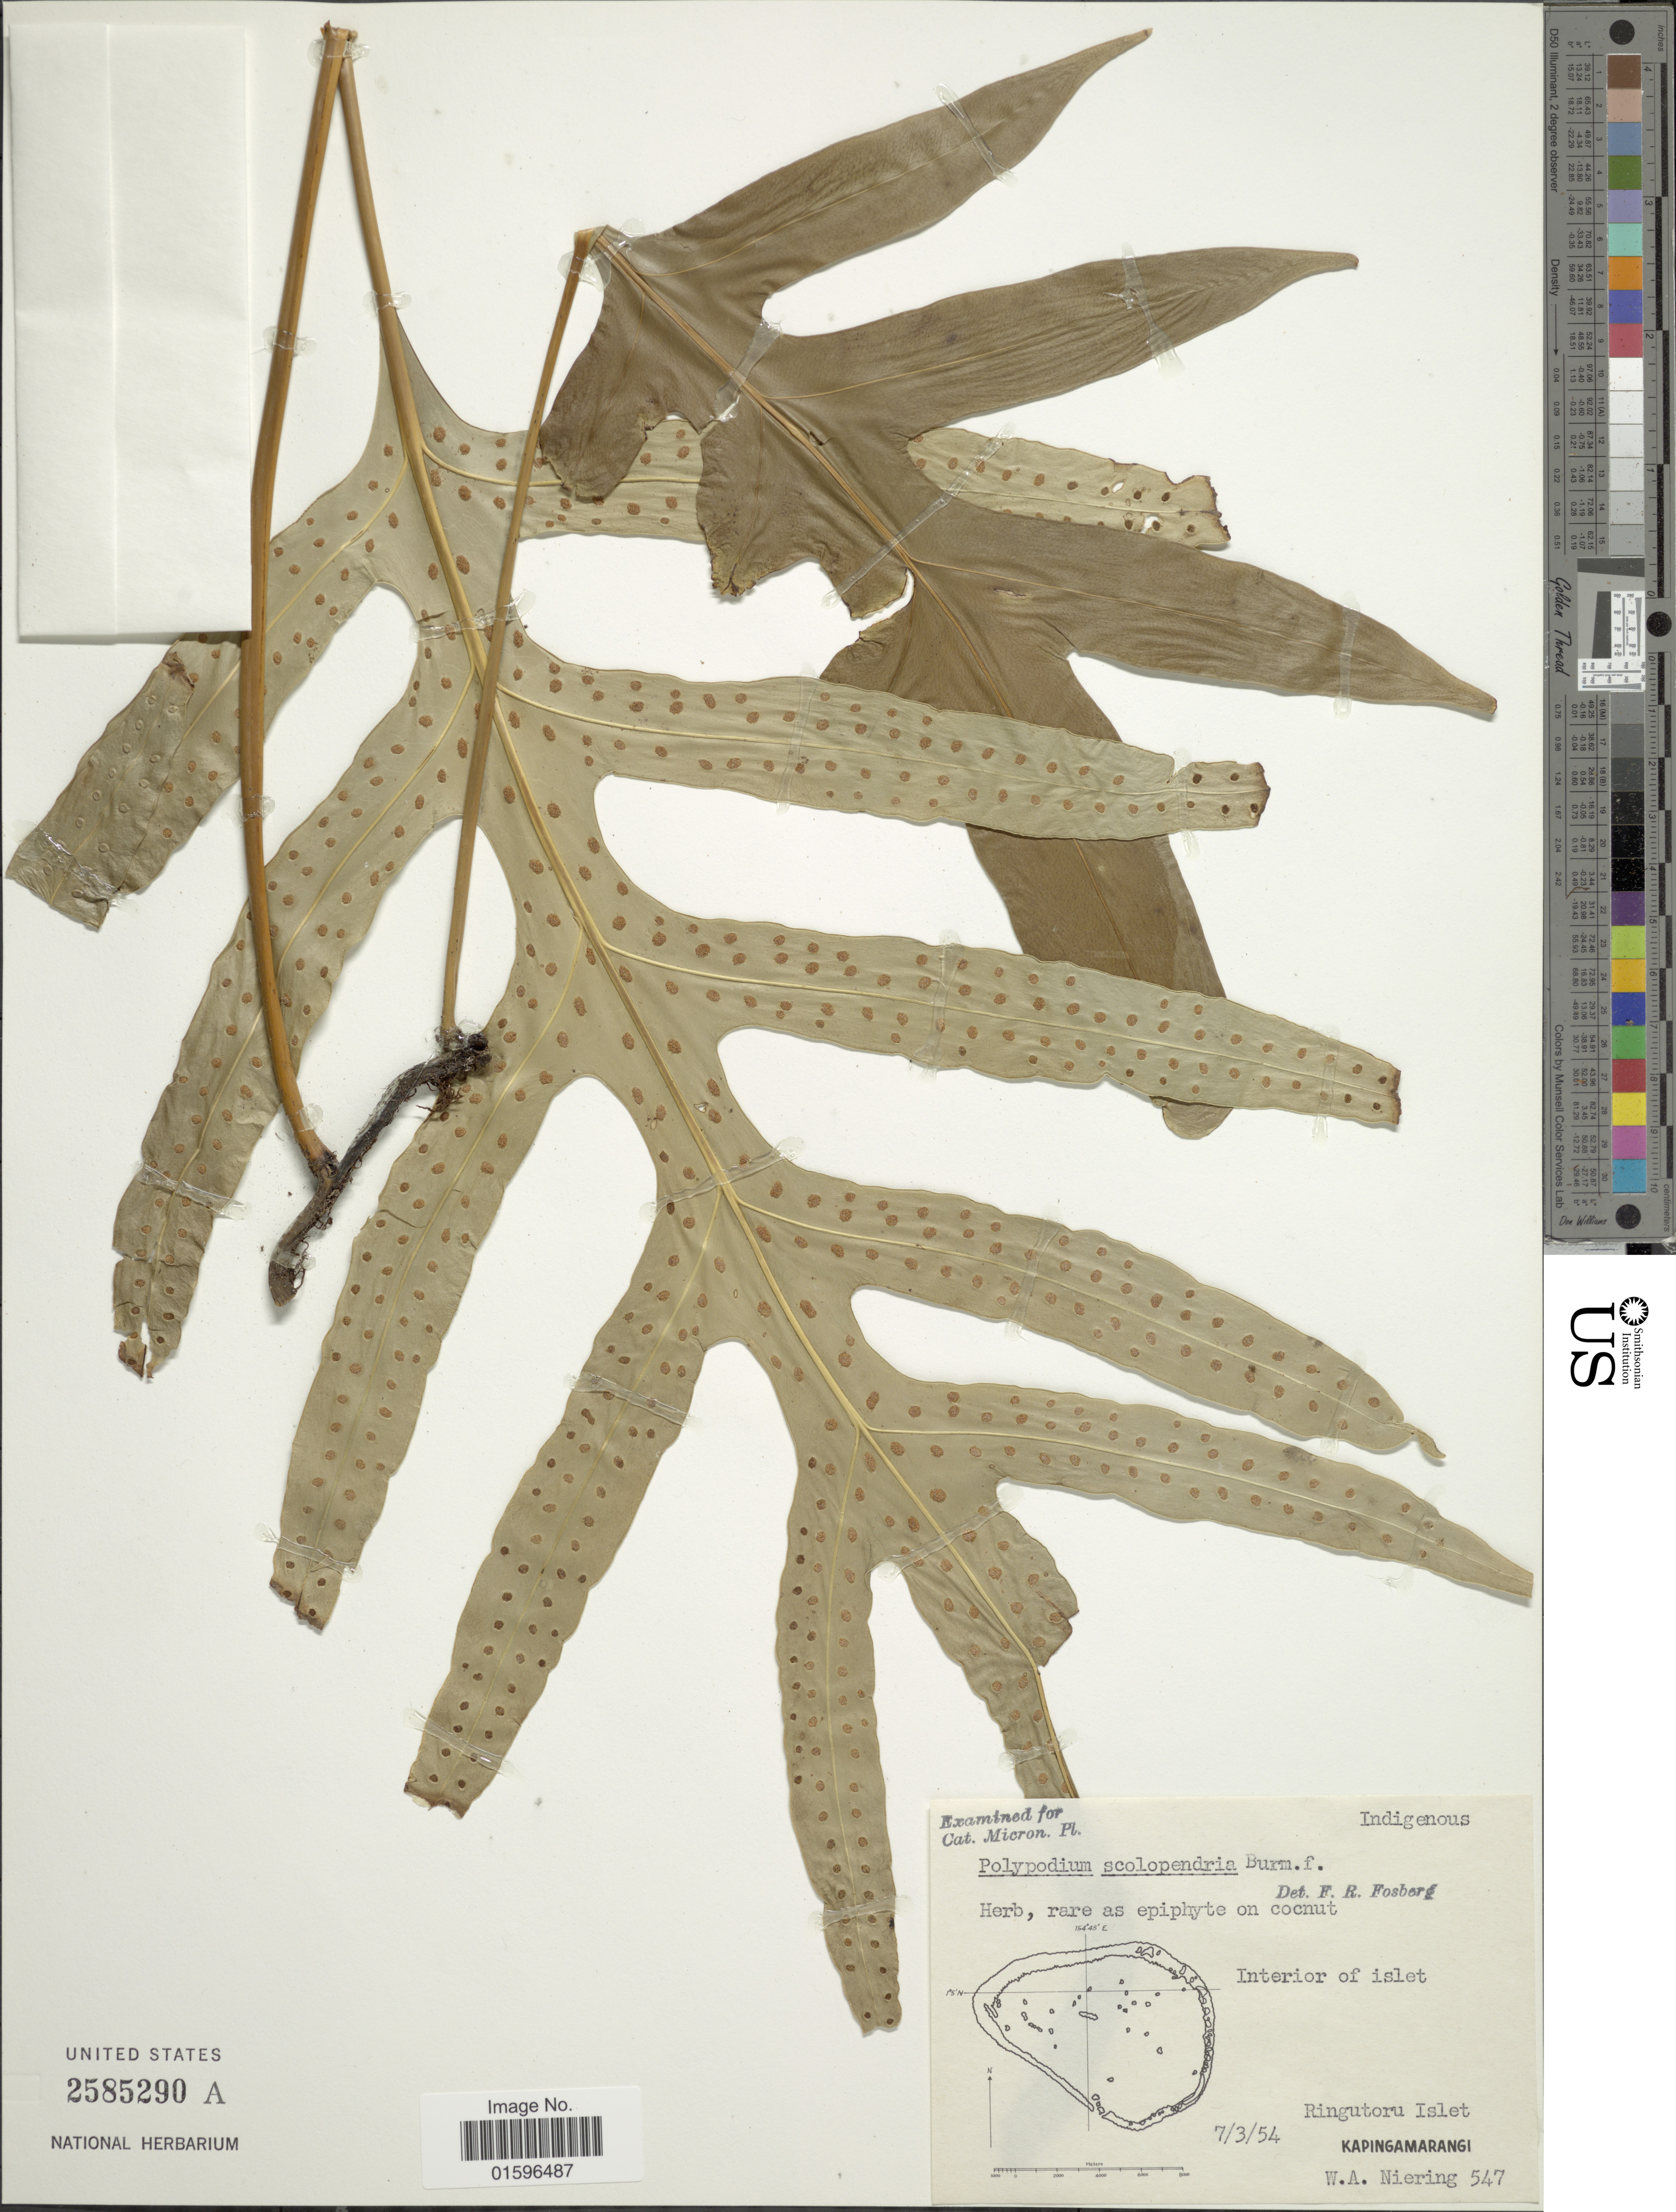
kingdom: Plantae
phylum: Tracheophyta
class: Polypodiopsida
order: Polypodiales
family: Polypodiaceae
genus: Polypodium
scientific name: Polypodium scolopendria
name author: Burm. f.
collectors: W. Niering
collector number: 547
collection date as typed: Transcribed d/m/y: 7/3/54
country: Micronesia, Federated States of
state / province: Pohnpei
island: Kapingamarangi Atoll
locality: Ringutoru Islet, Kapingamarangi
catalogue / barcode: US 2585290A